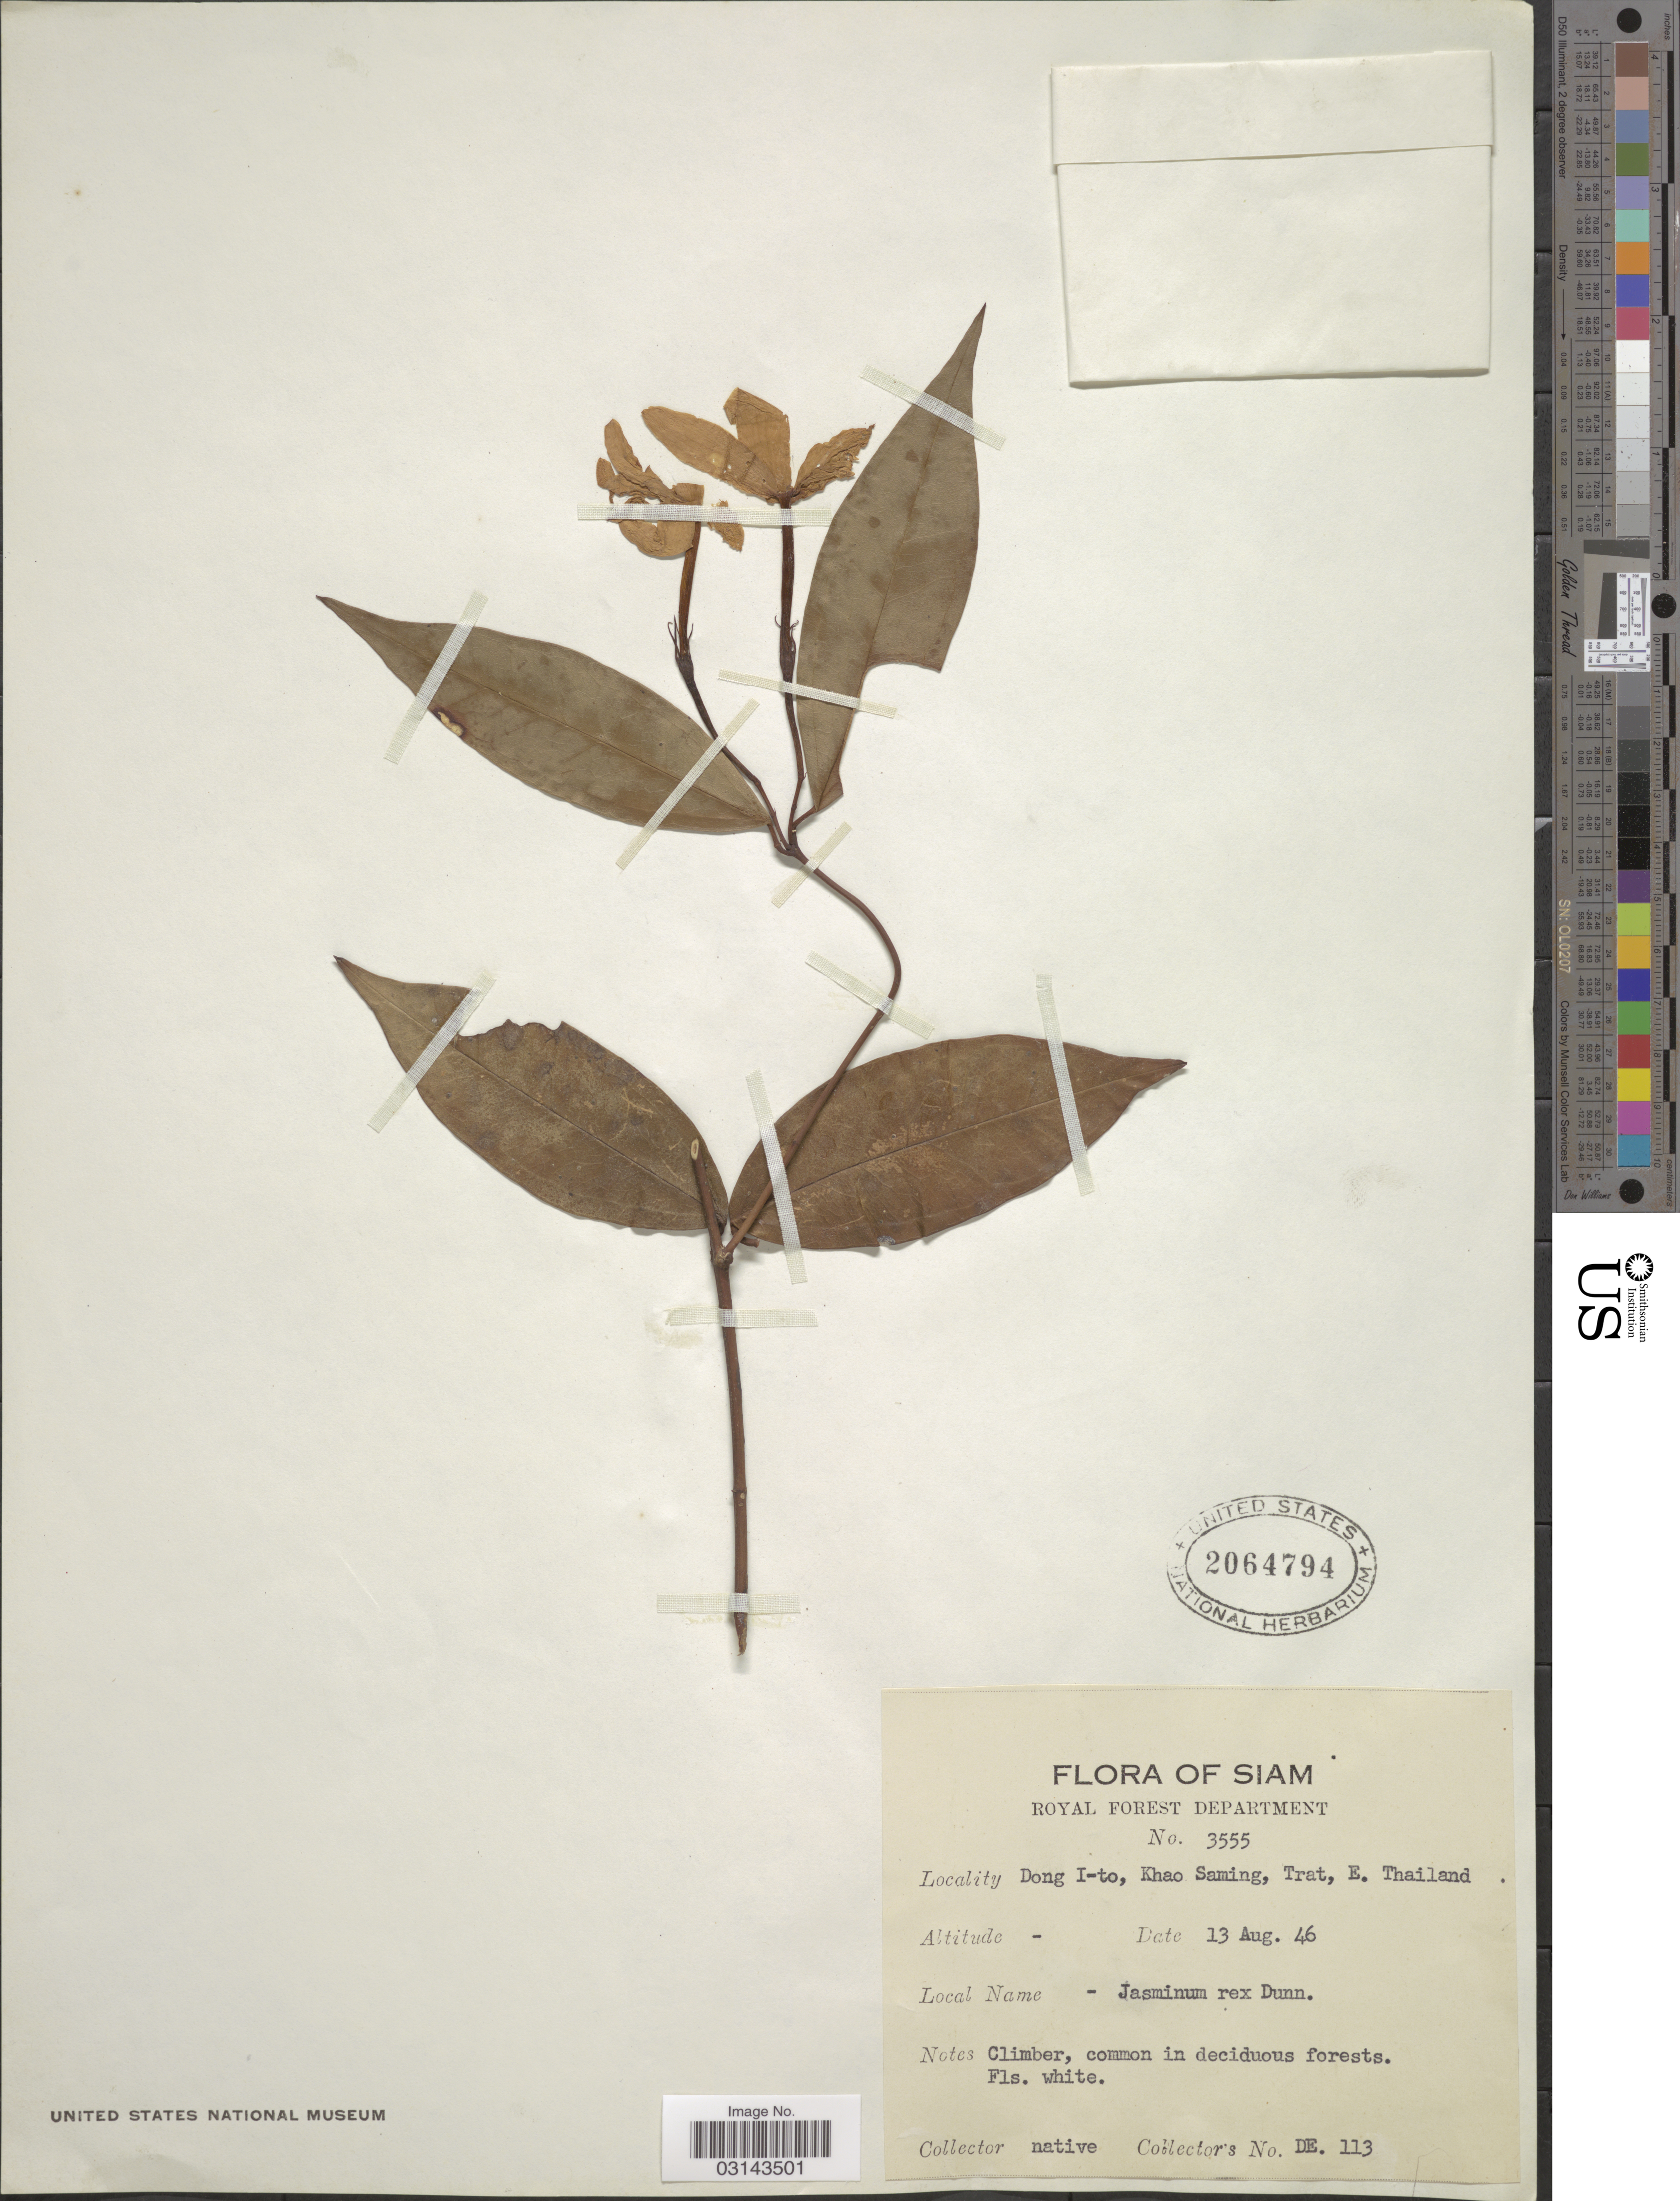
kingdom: Plantae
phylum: Tracheophyta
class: Magnoliopsida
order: Lamiales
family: Oleaceae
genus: Jasminum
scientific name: Jasminum nobile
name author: C.B. Clarke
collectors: Native collector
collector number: DE113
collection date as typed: Transcribed d/m/y: 13/8/46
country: Thailand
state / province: Trat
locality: Siam. Dong I-to, Khao Saming, E. Thailand.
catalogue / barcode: US 2064794